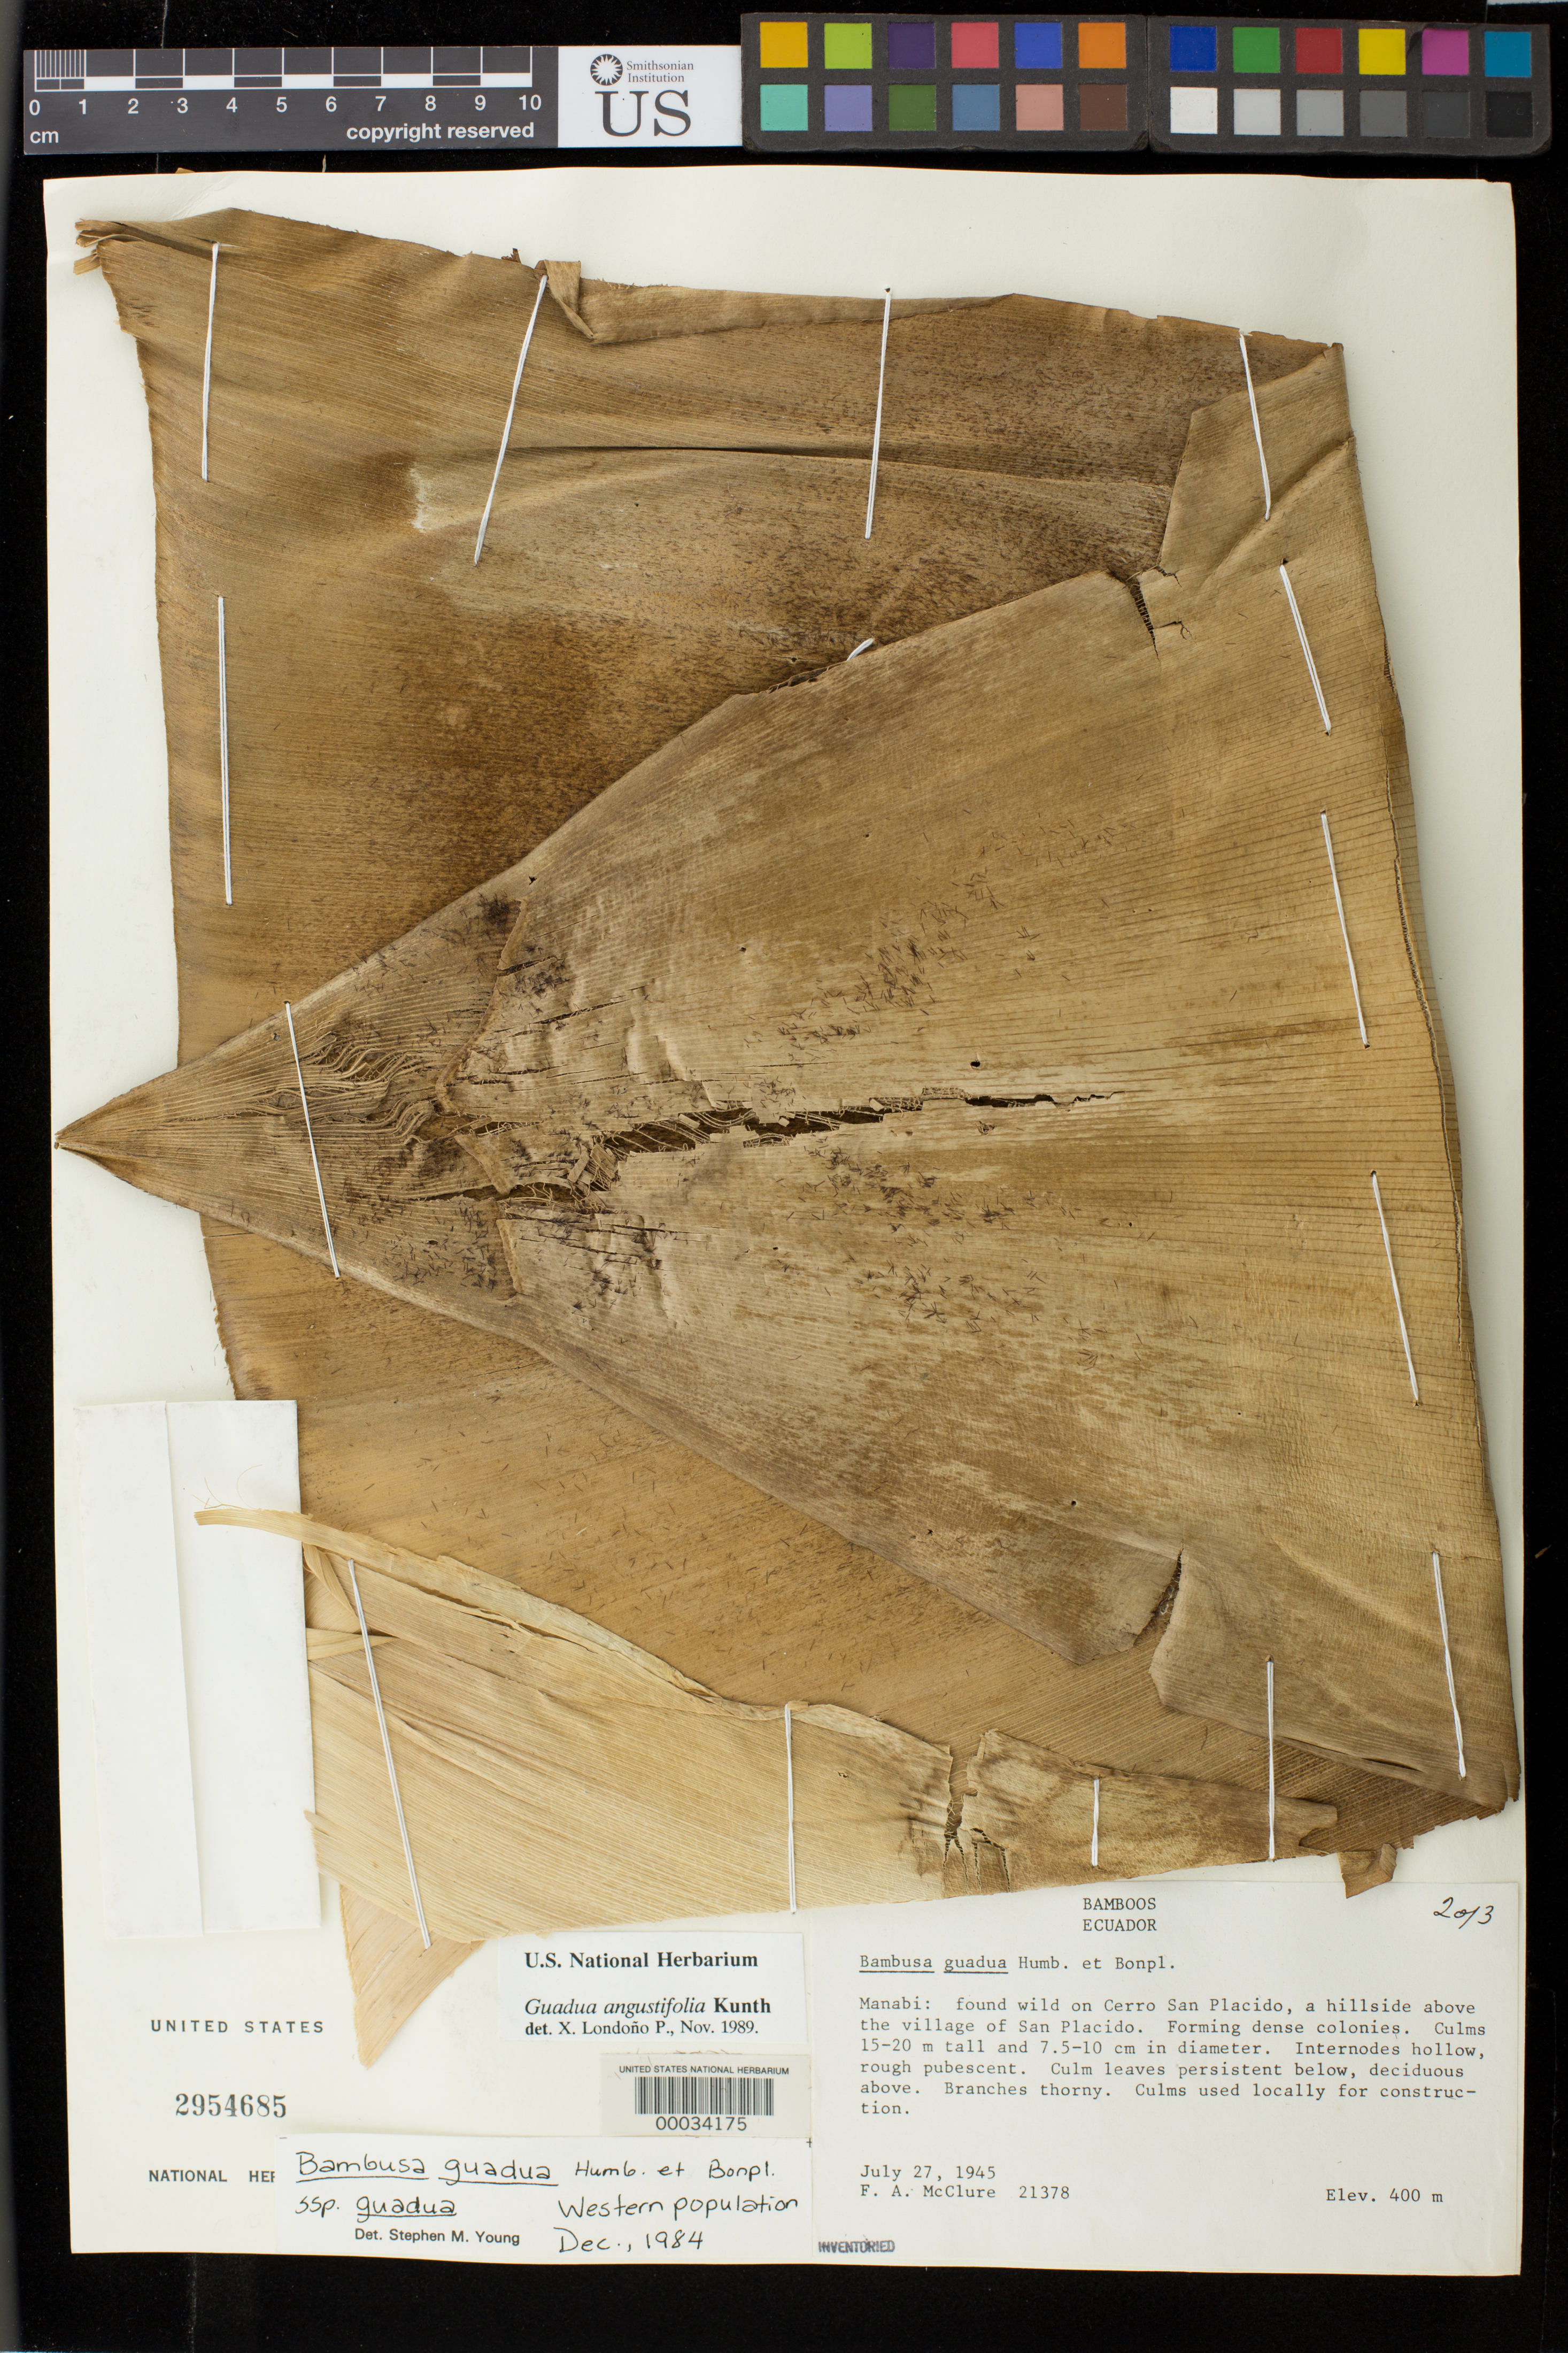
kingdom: Plantae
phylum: Tracheophyta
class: Liliopsida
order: Poales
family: Poaceae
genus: Guadua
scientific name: Guadua angustifolia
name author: Kunth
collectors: F. A. McClure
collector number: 21378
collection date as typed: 27 Jul 1945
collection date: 1945-07-27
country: Ecuador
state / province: Manabí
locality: Found wild on Cerro San Placido, a hillside above the village of San Placido.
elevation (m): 400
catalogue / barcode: US 2954685